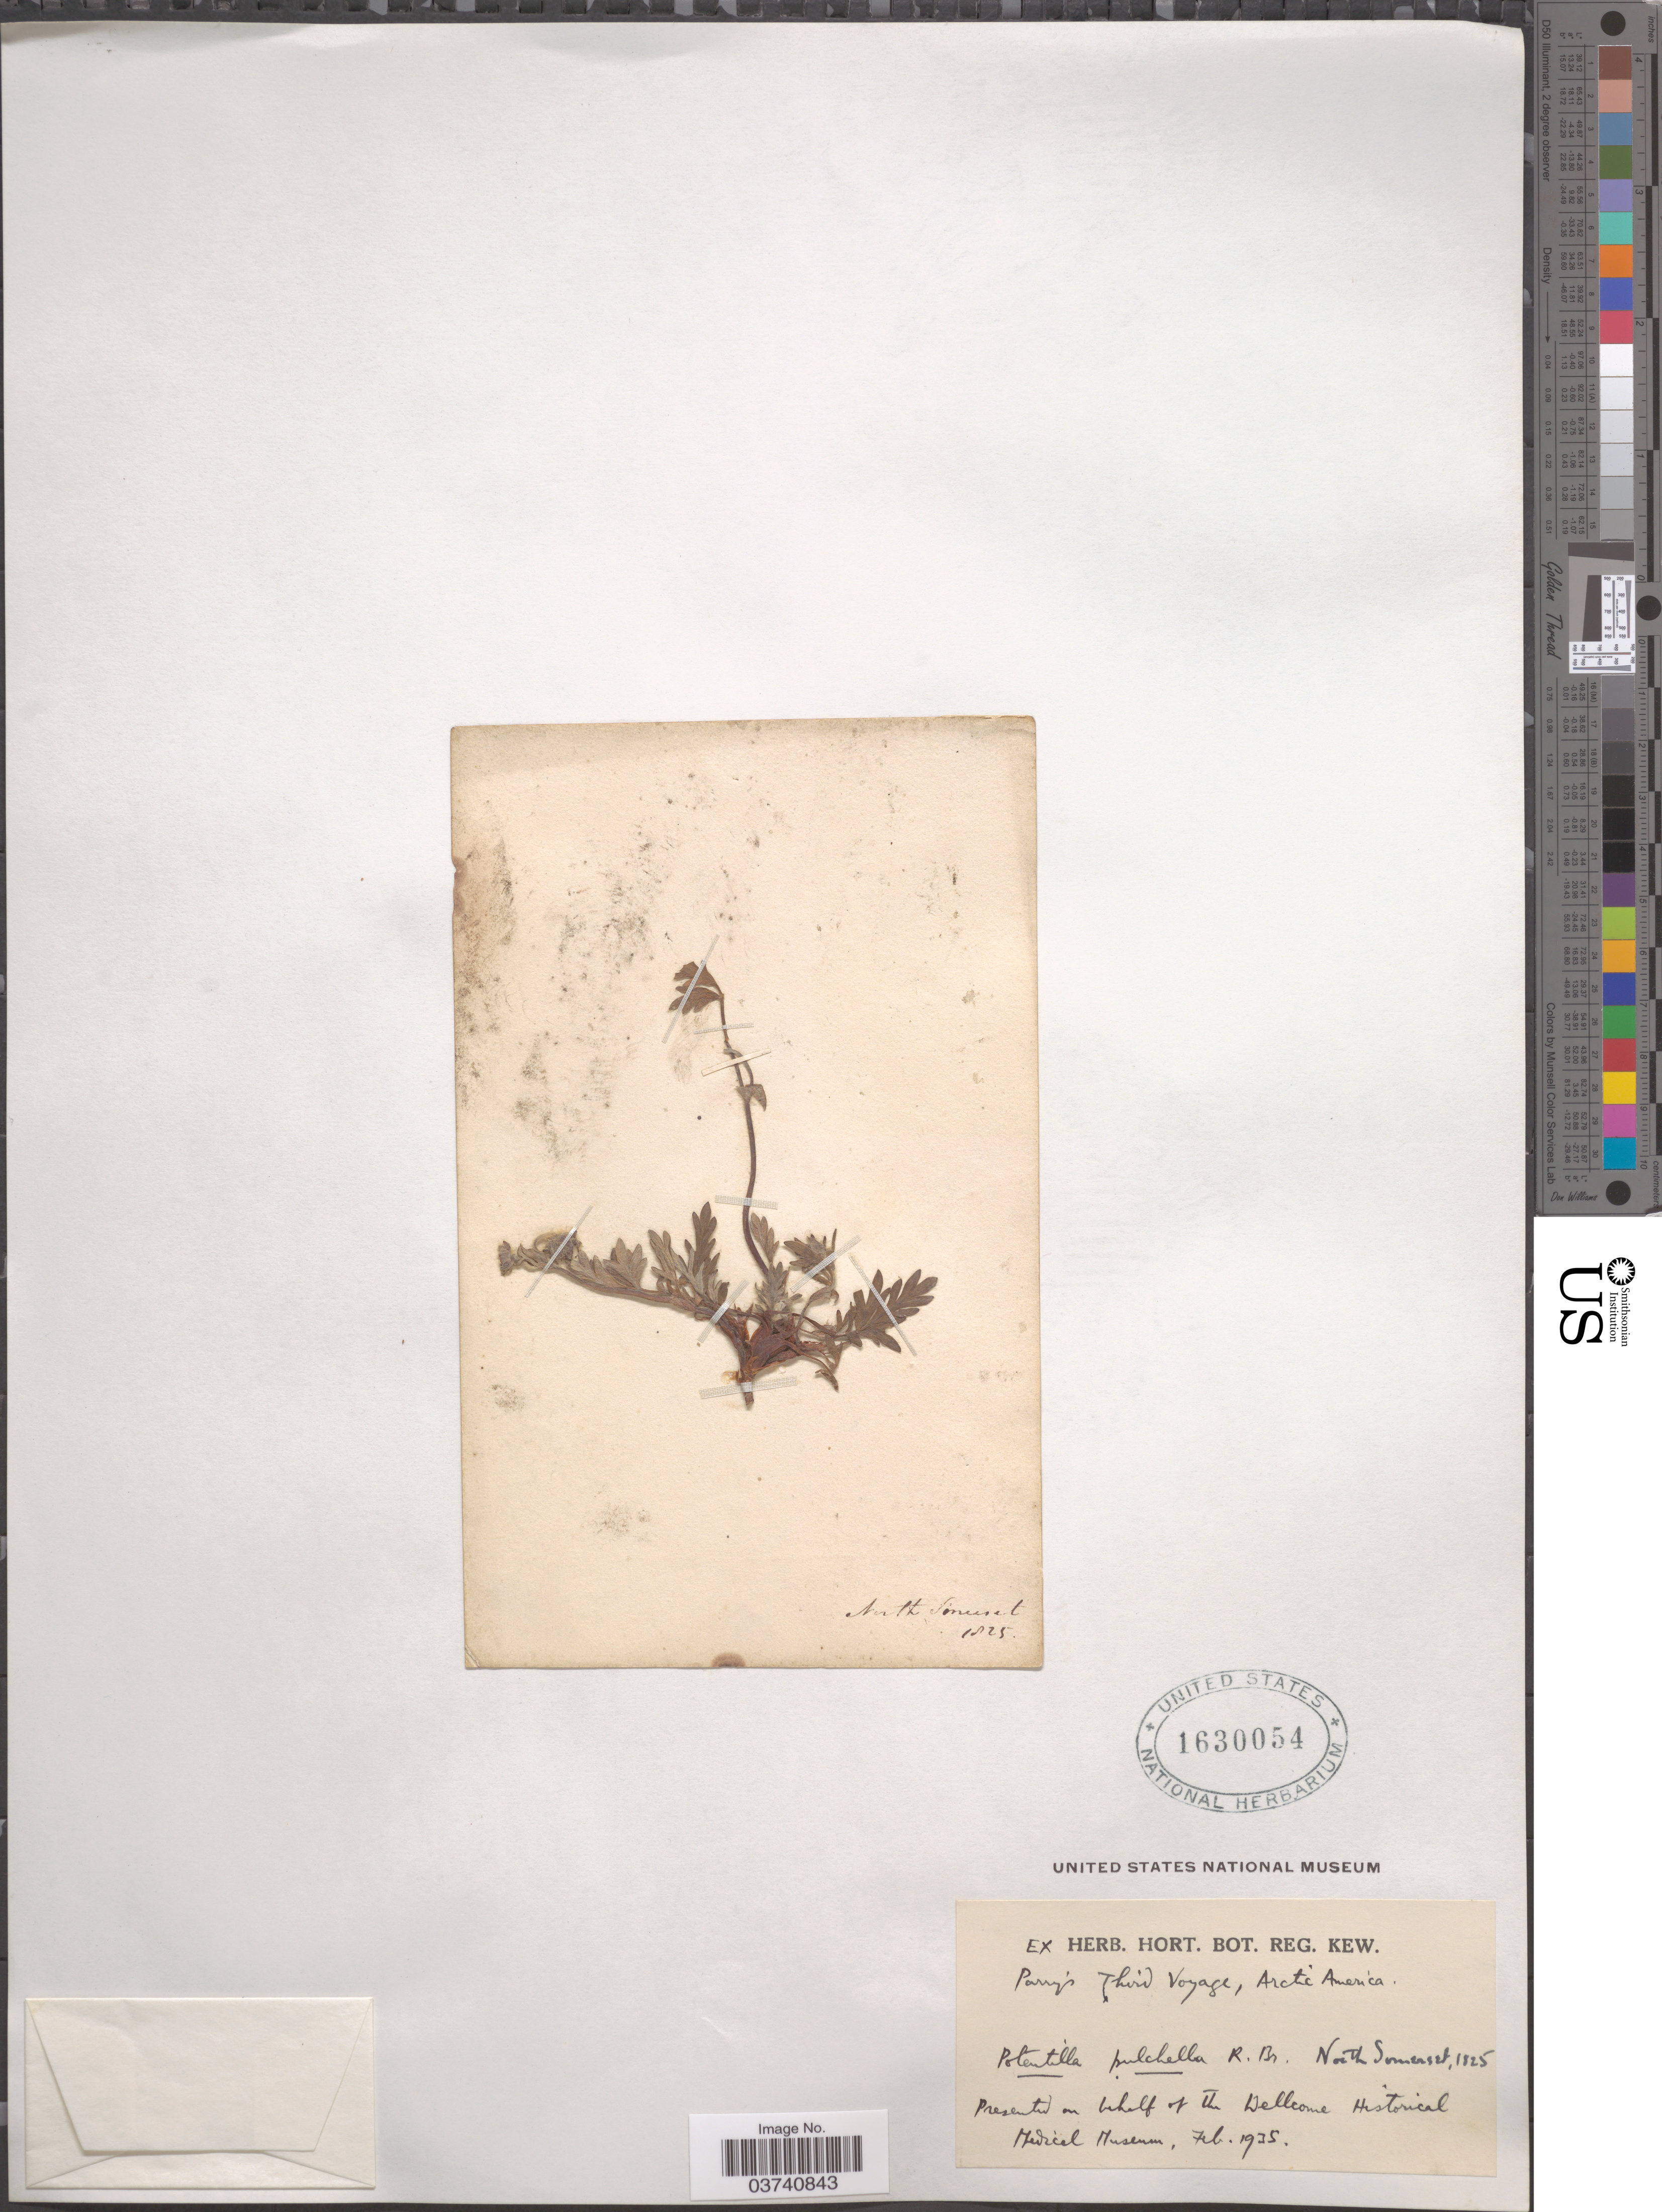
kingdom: Plantae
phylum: Tracheophyta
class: Magnoliopsida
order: Rosales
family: Rosaceae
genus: Potentilla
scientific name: Potentilla pulchella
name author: R. Br.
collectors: Parry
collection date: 1825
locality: Arctic America. North Somerset.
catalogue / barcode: US 1630054